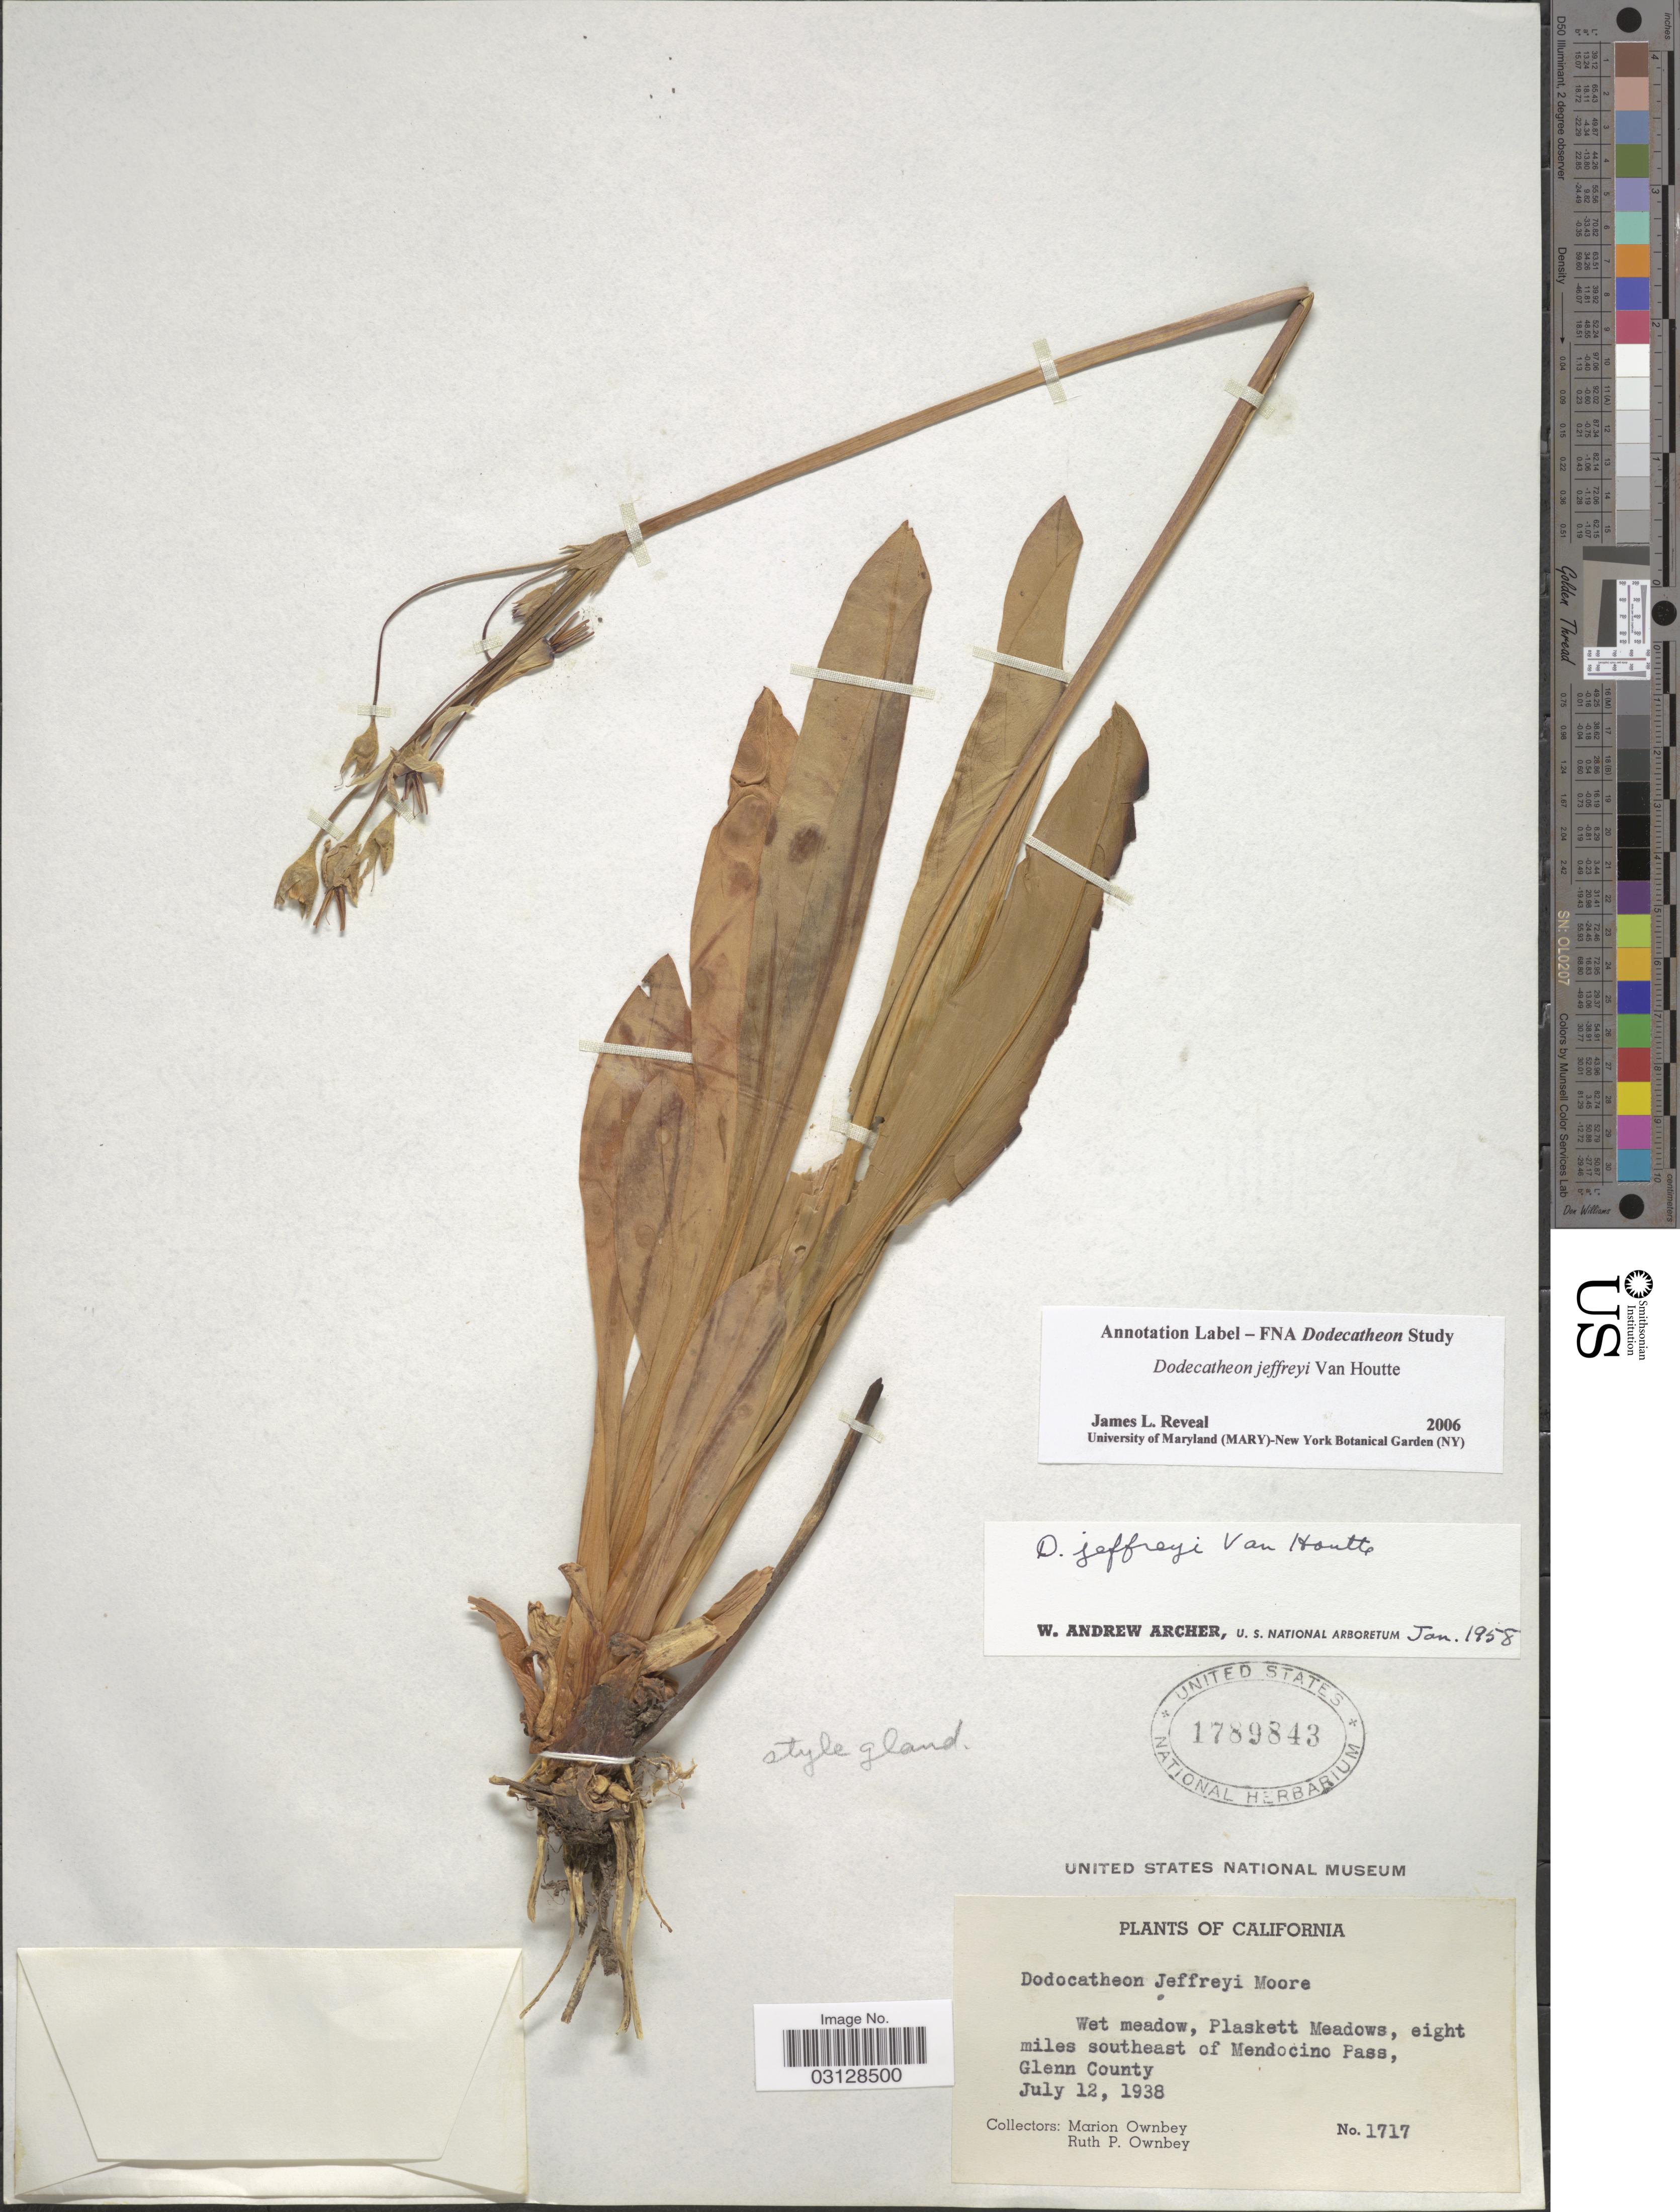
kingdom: Plantae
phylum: Tracheophyta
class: Magnoliopsida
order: Ericales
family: Primulaceae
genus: Dodecatheon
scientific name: Dodecatheon jeffreyi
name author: Van Houtte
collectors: M. Ownbey & R. Ownbey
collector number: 1717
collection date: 1938-07-12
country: United States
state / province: California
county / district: Glenn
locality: Wet meadow, Plaskett Meadows, eight miles southeast of Mendocino Pass, Glenn County.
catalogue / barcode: US 1789843